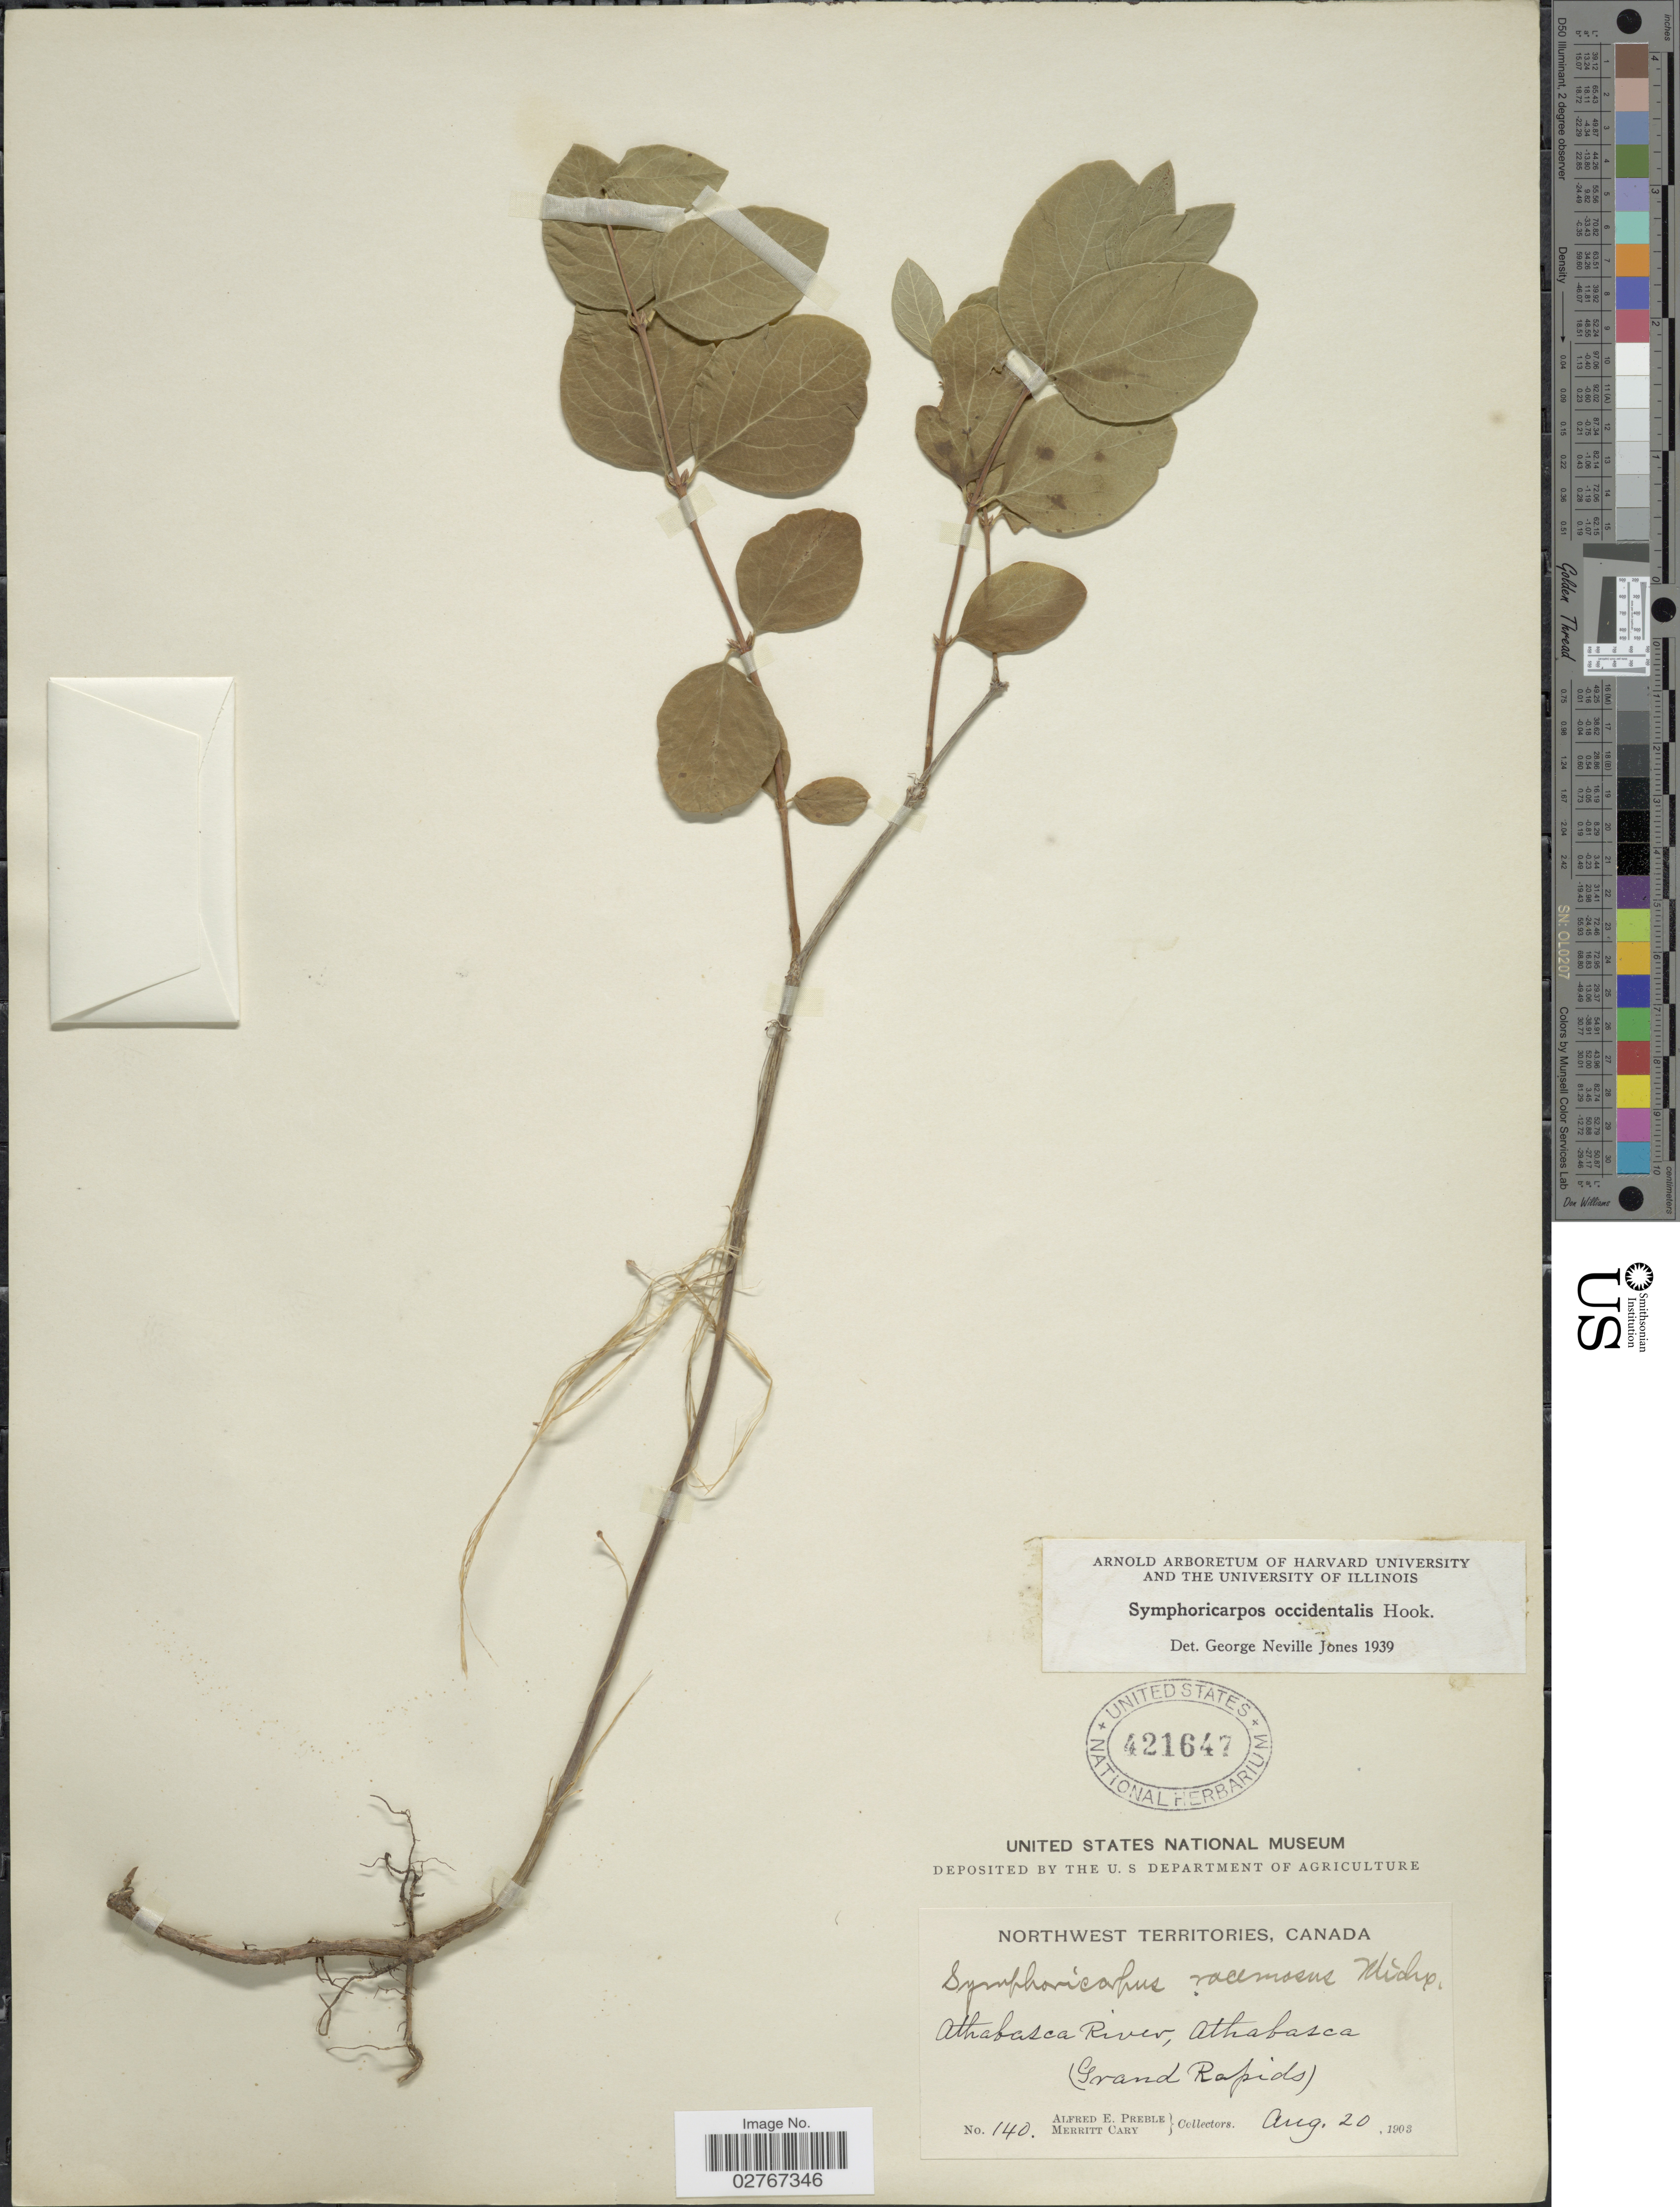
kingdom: Plantae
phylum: Tracheophyta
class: Magnoliopsida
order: Dipsacales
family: Caprifoliaceae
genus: Symphoricarpos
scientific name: Symphoricarpos occidentalis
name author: (R. Br.) Hook.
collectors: A. Preble & M. Cary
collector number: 140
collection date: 1903-08-20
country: Canada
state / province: Northwest Territories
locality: Athabasca River, Athabasca (Grand Rapids).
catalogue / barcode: US 421647